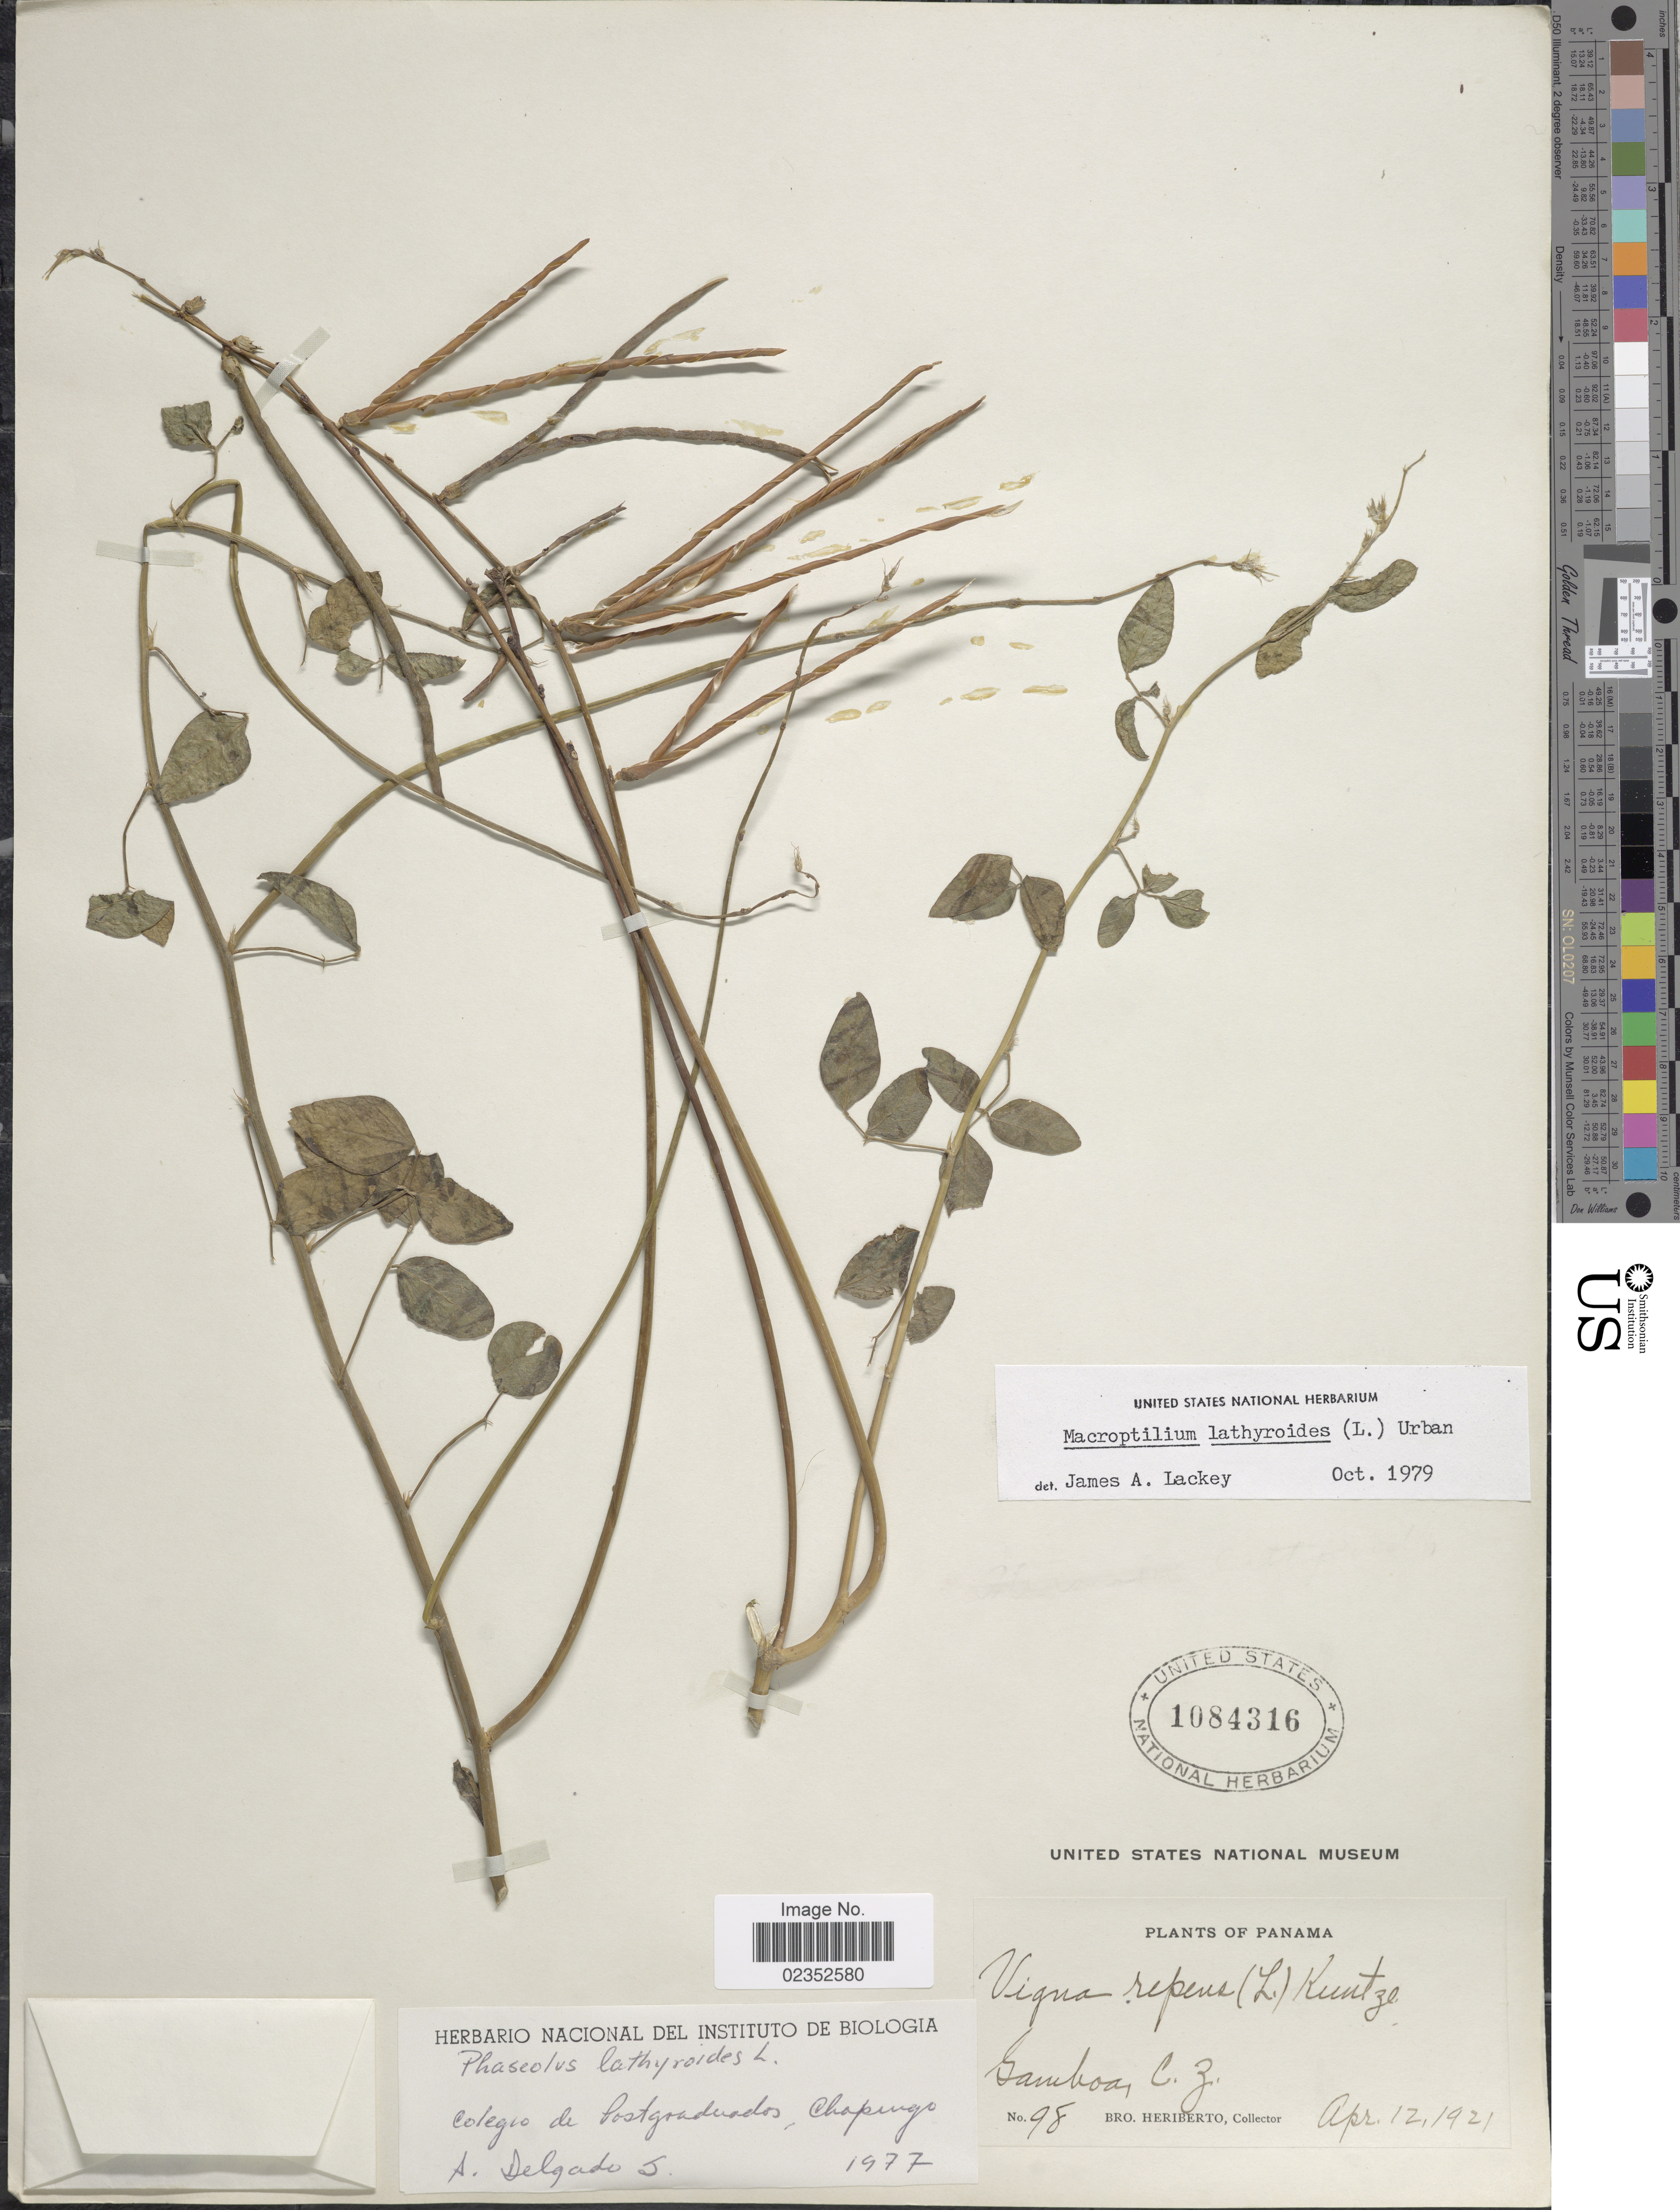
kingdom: Plantae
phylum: Tracheophyta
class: Magnoliopsida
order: Fabales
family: Fabaceae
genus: Macroptilium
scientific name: Macroptilium lathyroides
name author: (L.) Urb.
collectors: B. Heriberto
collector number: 98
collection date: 1921-04-12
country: Panama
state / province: Colón / Panamá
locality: Samboa, C.Z.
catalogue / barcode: US 1084316